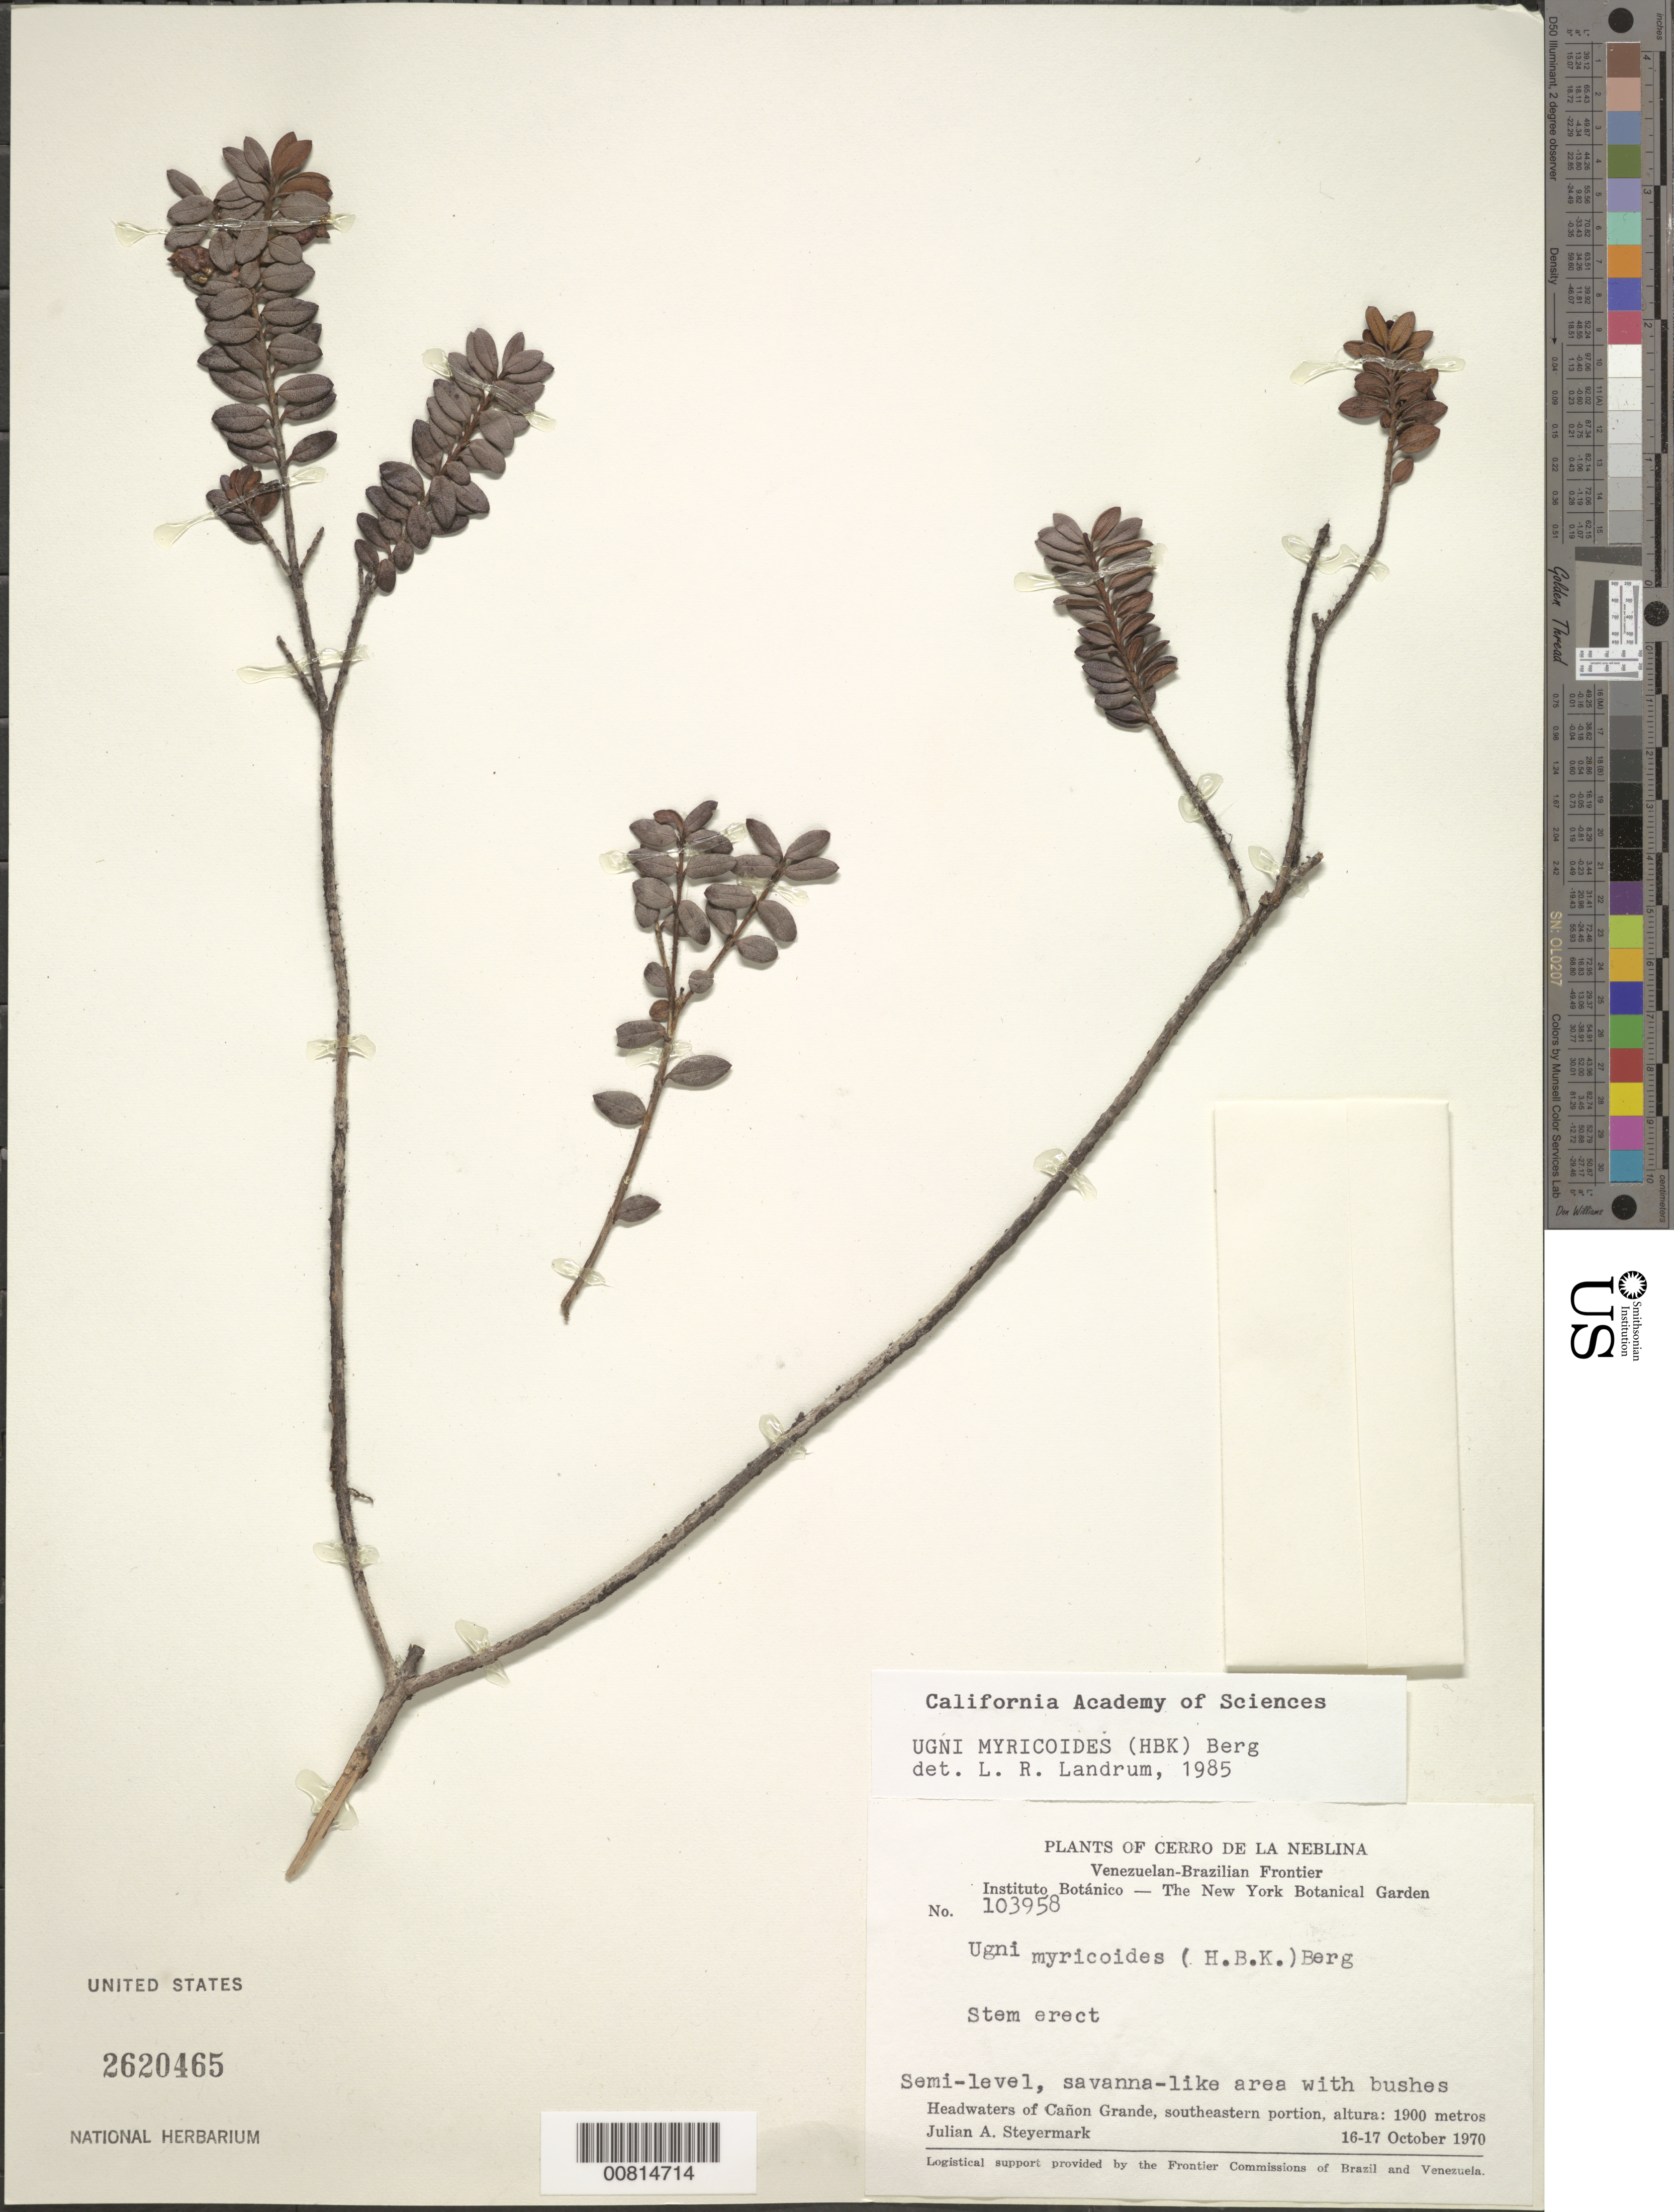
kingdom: Plantae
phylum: Tracheophyta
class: Magnoliopsida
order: Myrtales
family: Myrtaceae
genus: Ugni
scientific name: Ugni myricoides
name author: (Kunth) O. Berg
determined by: Landrum, L. R.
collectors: J. Steyermark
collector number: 103958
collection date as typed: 16-Dec-70 to 17-Dec-70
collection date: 1970-12-16/1970-12-17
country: Venezuela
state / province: Bolívar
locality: Caño Grande headwaters, southeastern portion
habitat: Savanna-like, semi-level area with bushes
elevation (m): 1900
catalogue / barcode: US 2620465